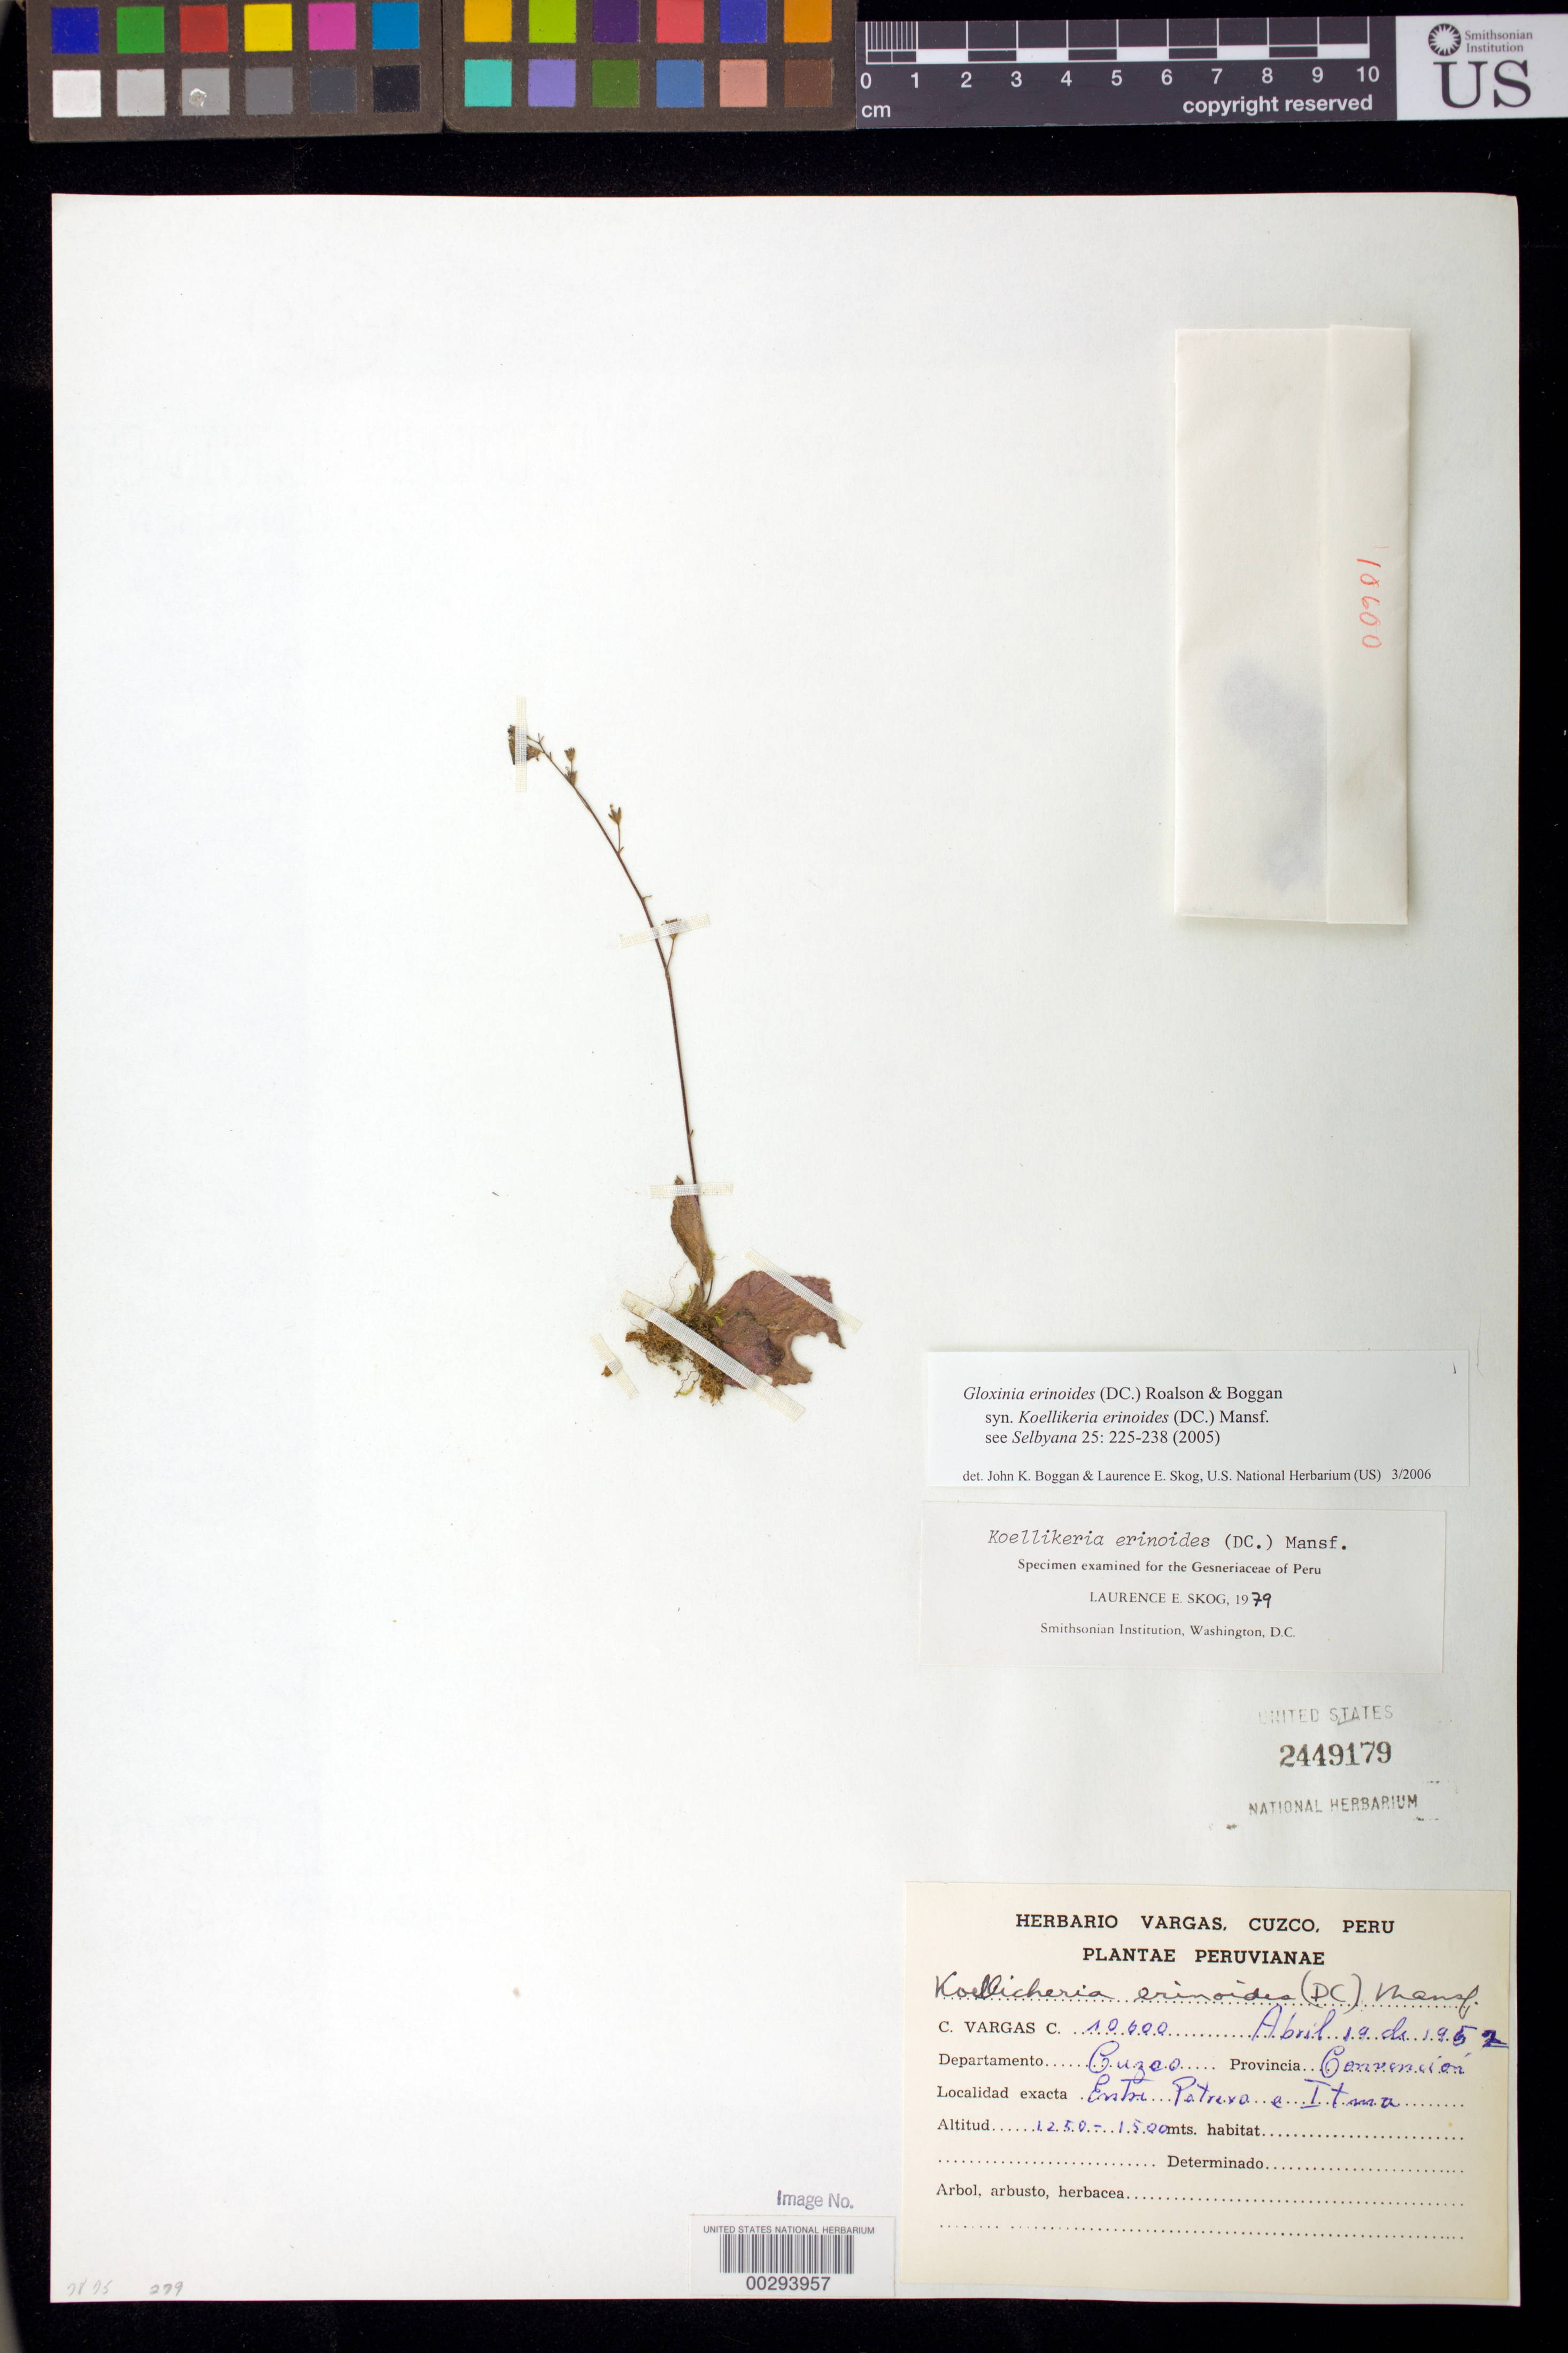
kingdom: Plantae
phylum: Tracheophyta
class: Magnoliopsida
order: Lamiales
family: Gesneriaceae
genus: Gloxinia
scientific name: Gloxinia erinoides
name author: (DC.) Roalson & Boggan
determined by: Boggan, J. K.; Skog, L. E.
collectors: C. Vargas C.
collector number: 10600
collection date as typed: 19 Apr 1952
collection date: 1952-04-19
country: Peru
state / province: Cusco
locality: Convencion, entre Potrero e Itma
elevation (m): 1250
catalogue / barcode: US 2449179